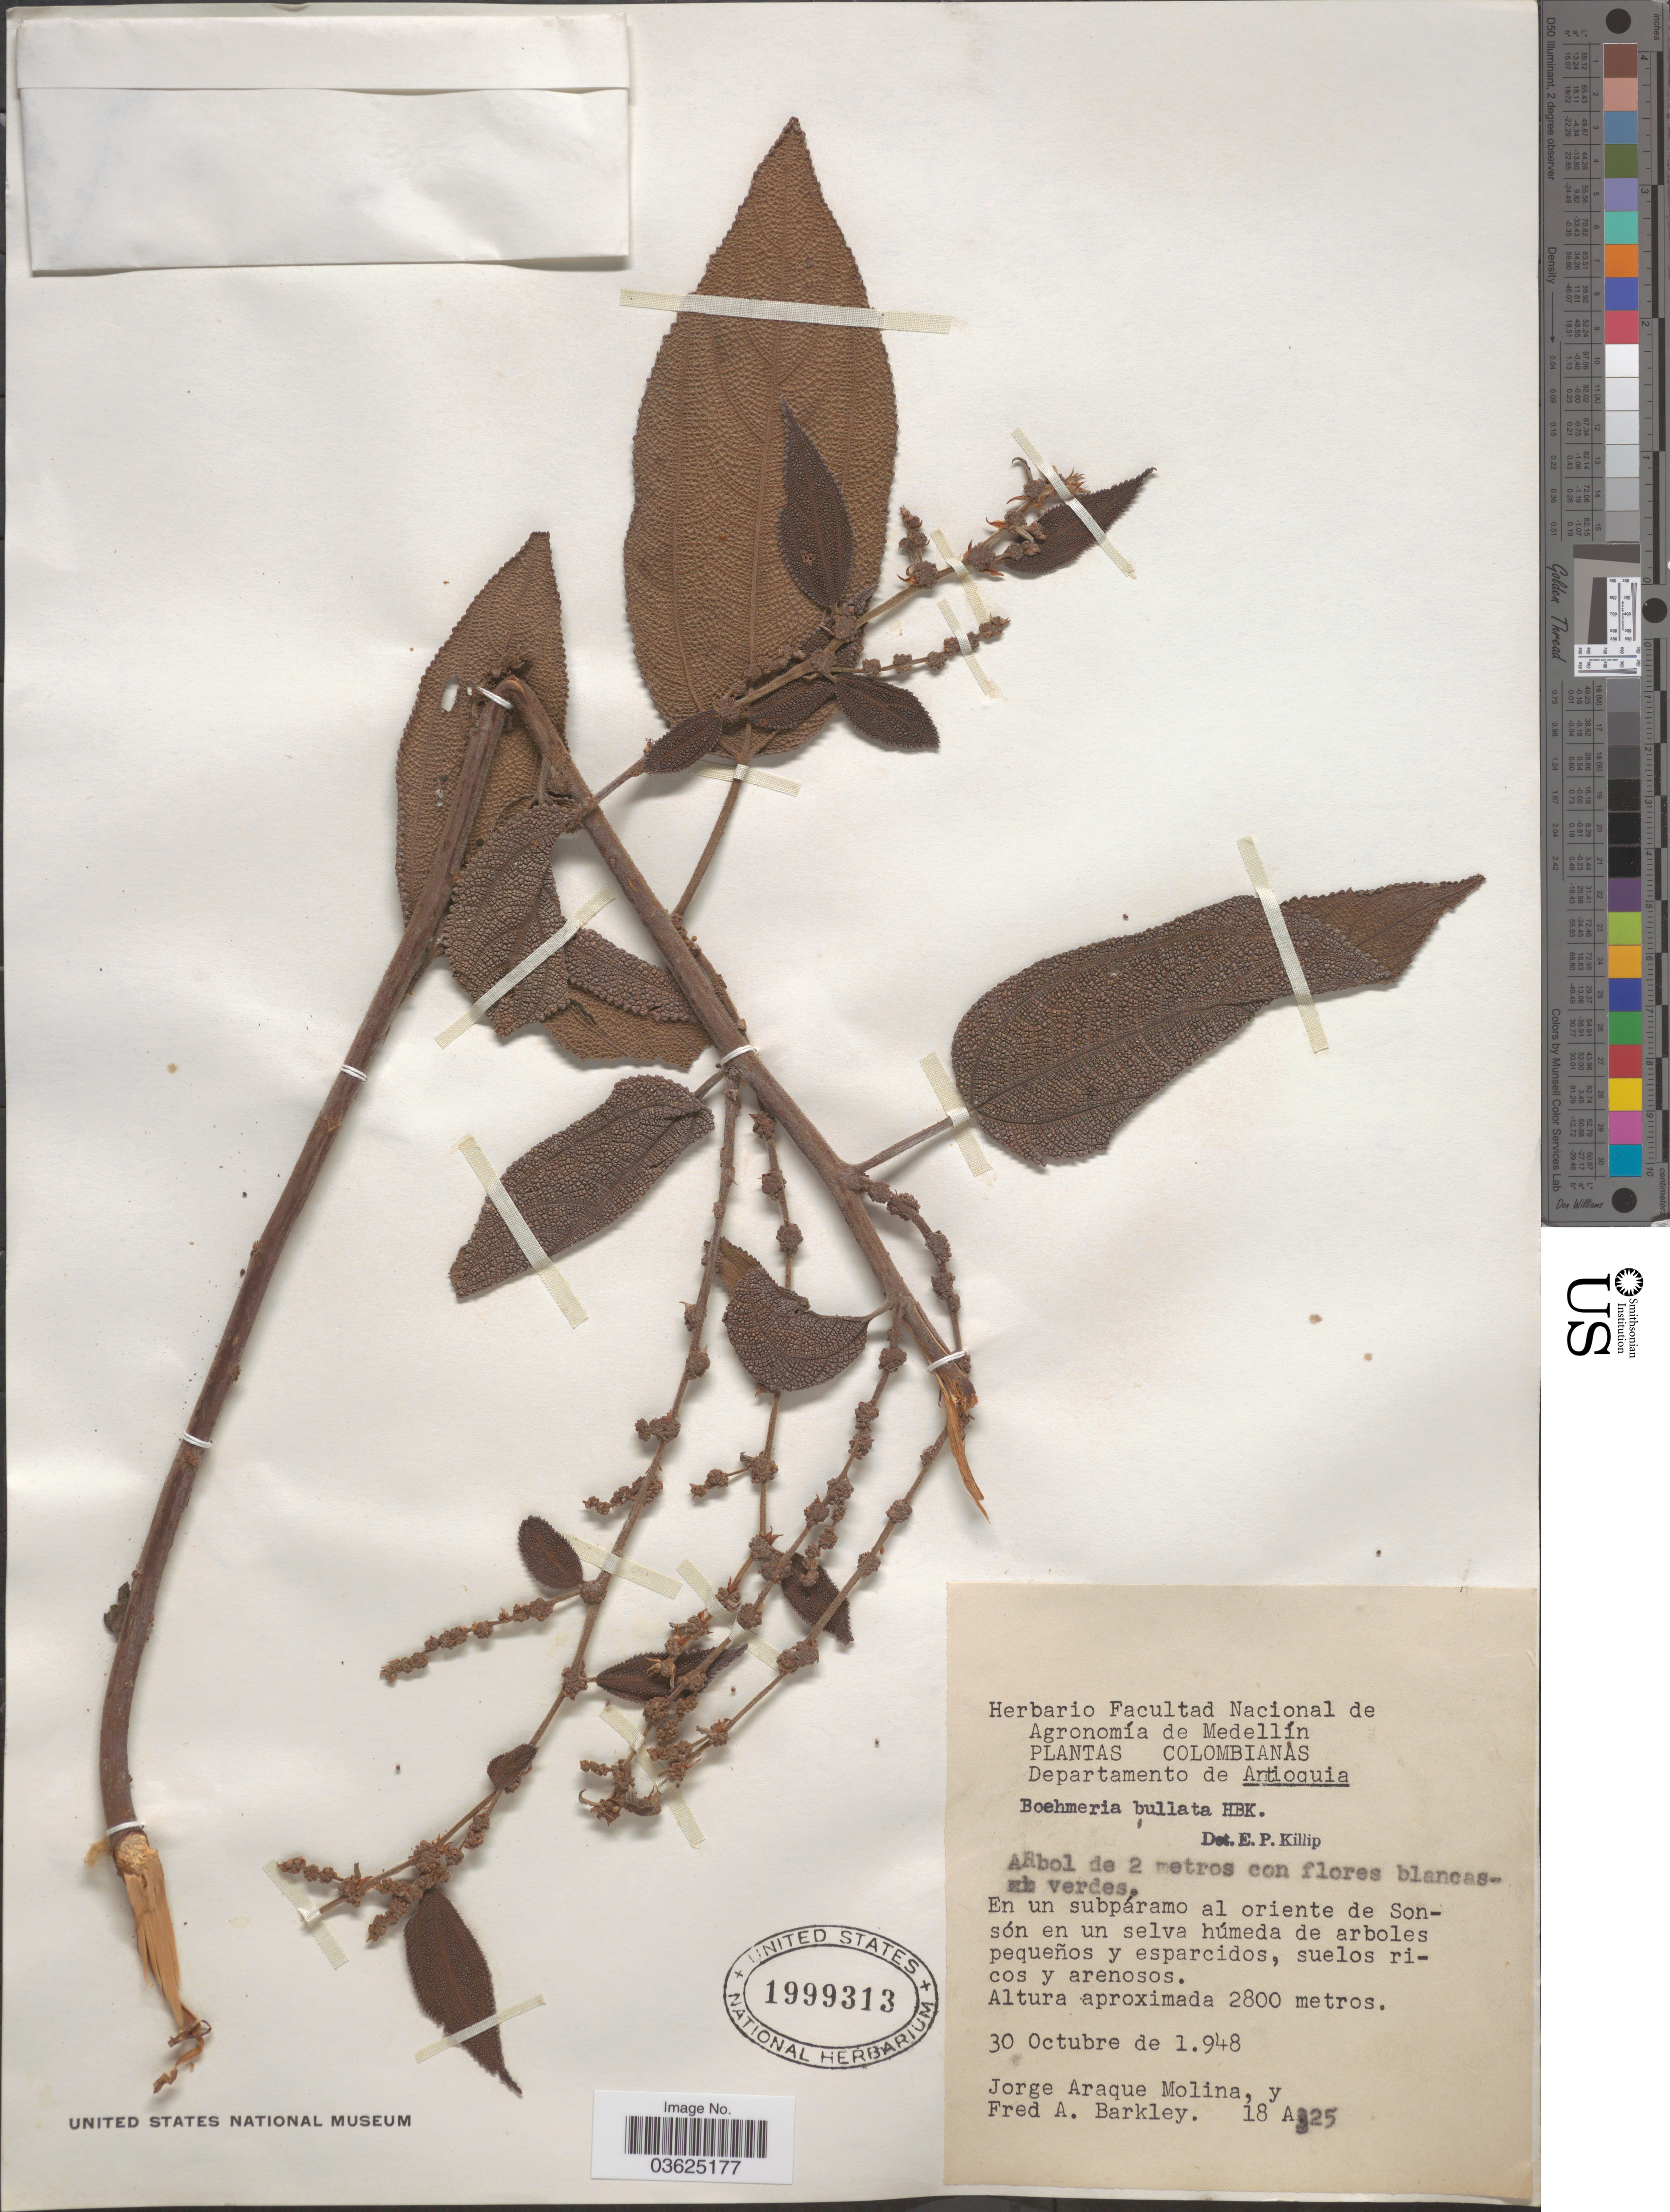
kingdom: Plantae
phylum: Tracheophyta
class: Magnoliopsida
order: Rosales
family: Urticaceae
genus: Boehmeria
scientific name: Boehmeria bullata subsp. bullata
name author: Kunth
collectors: J. Araque Molina & F. A. Barkley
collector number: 18 A325*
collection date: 1948-10-30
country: Colombia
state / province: Antioquia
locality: Departamento de Antioquia. En un subpáramo al oriente de Sonsón en un selva húmeda de arboles pequeños y esparcidos, suelos ricos y arenosos.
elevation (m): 2800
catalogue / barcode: US 1999313